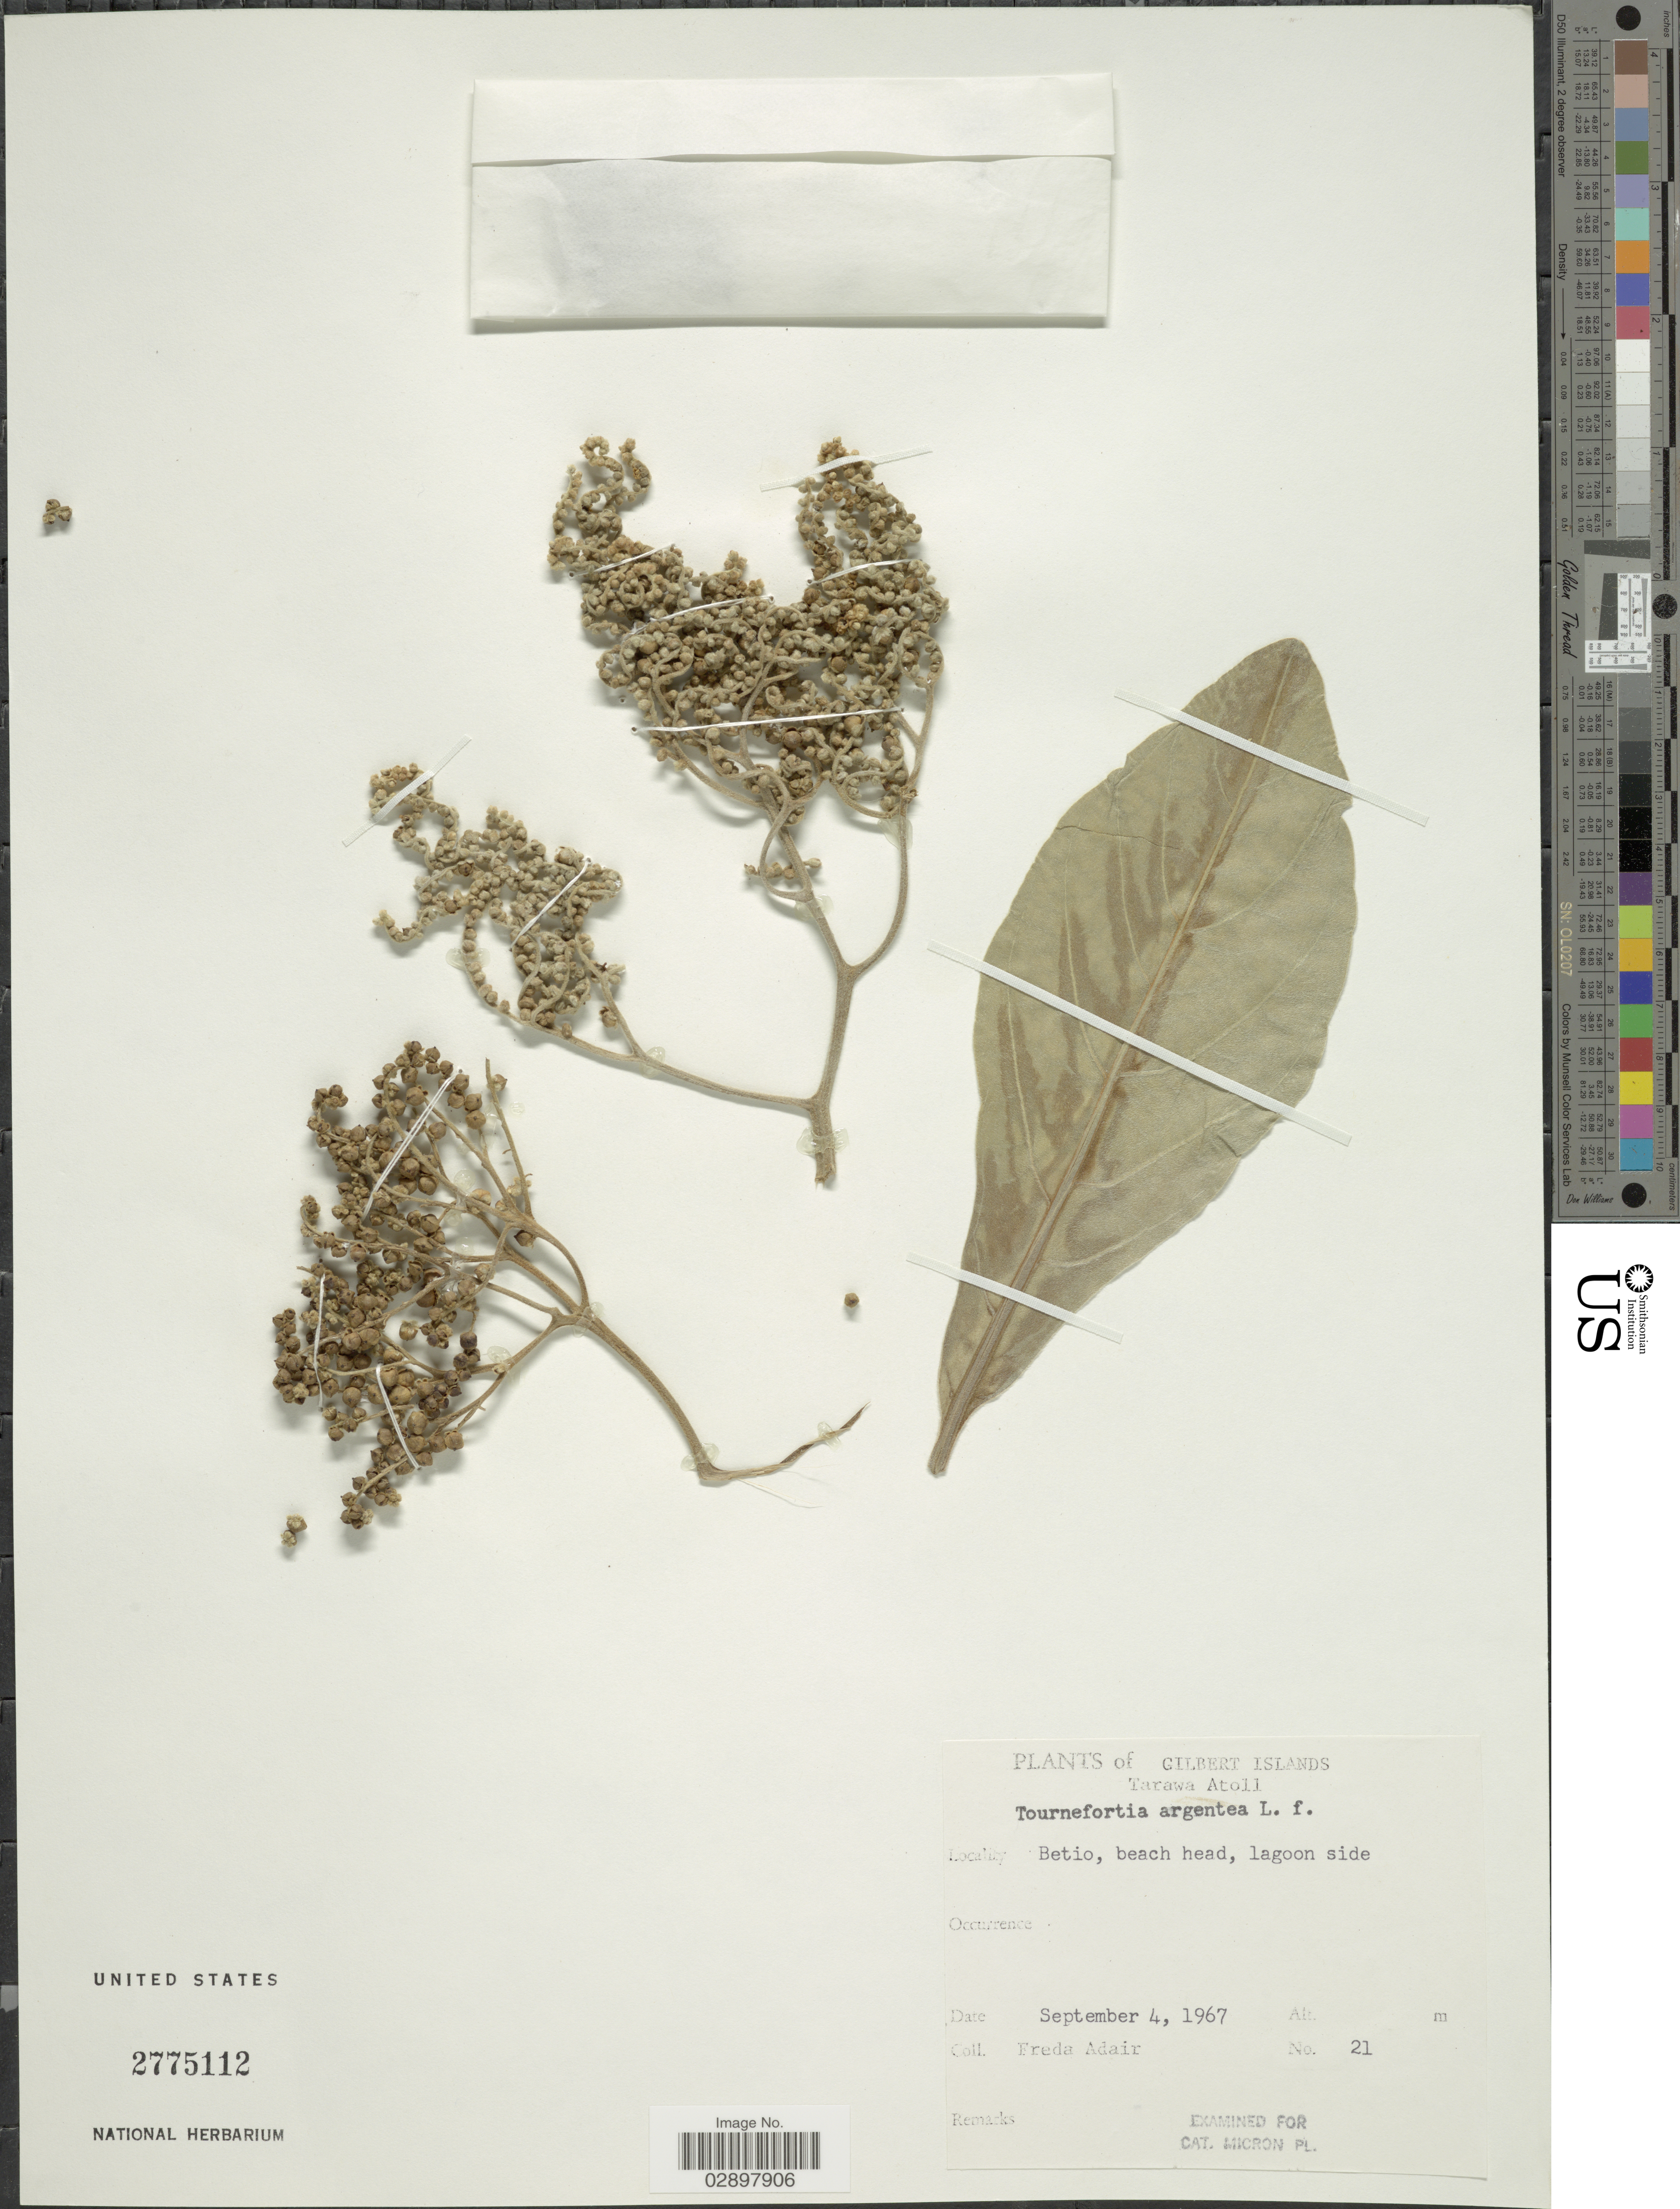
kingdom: Plantae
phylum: Tracheophyta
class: Magnoliopsida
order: Boraginales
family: Heliotropiaceae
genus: Heliotropium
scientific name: Heliotropium arboreum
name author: (Blanco) Mabberley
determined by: Wagner, W. L., (BOT), Smithsonian Institution - National Museum of Natural History (UNITED STATES)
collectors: F. Adair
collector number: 21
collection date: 1967-09-04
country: Kiribati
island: Tarawa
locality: Gilbert Islands. Tarawa Atoll. Betio, beach head, lagoon side.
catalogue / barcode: US 2775112